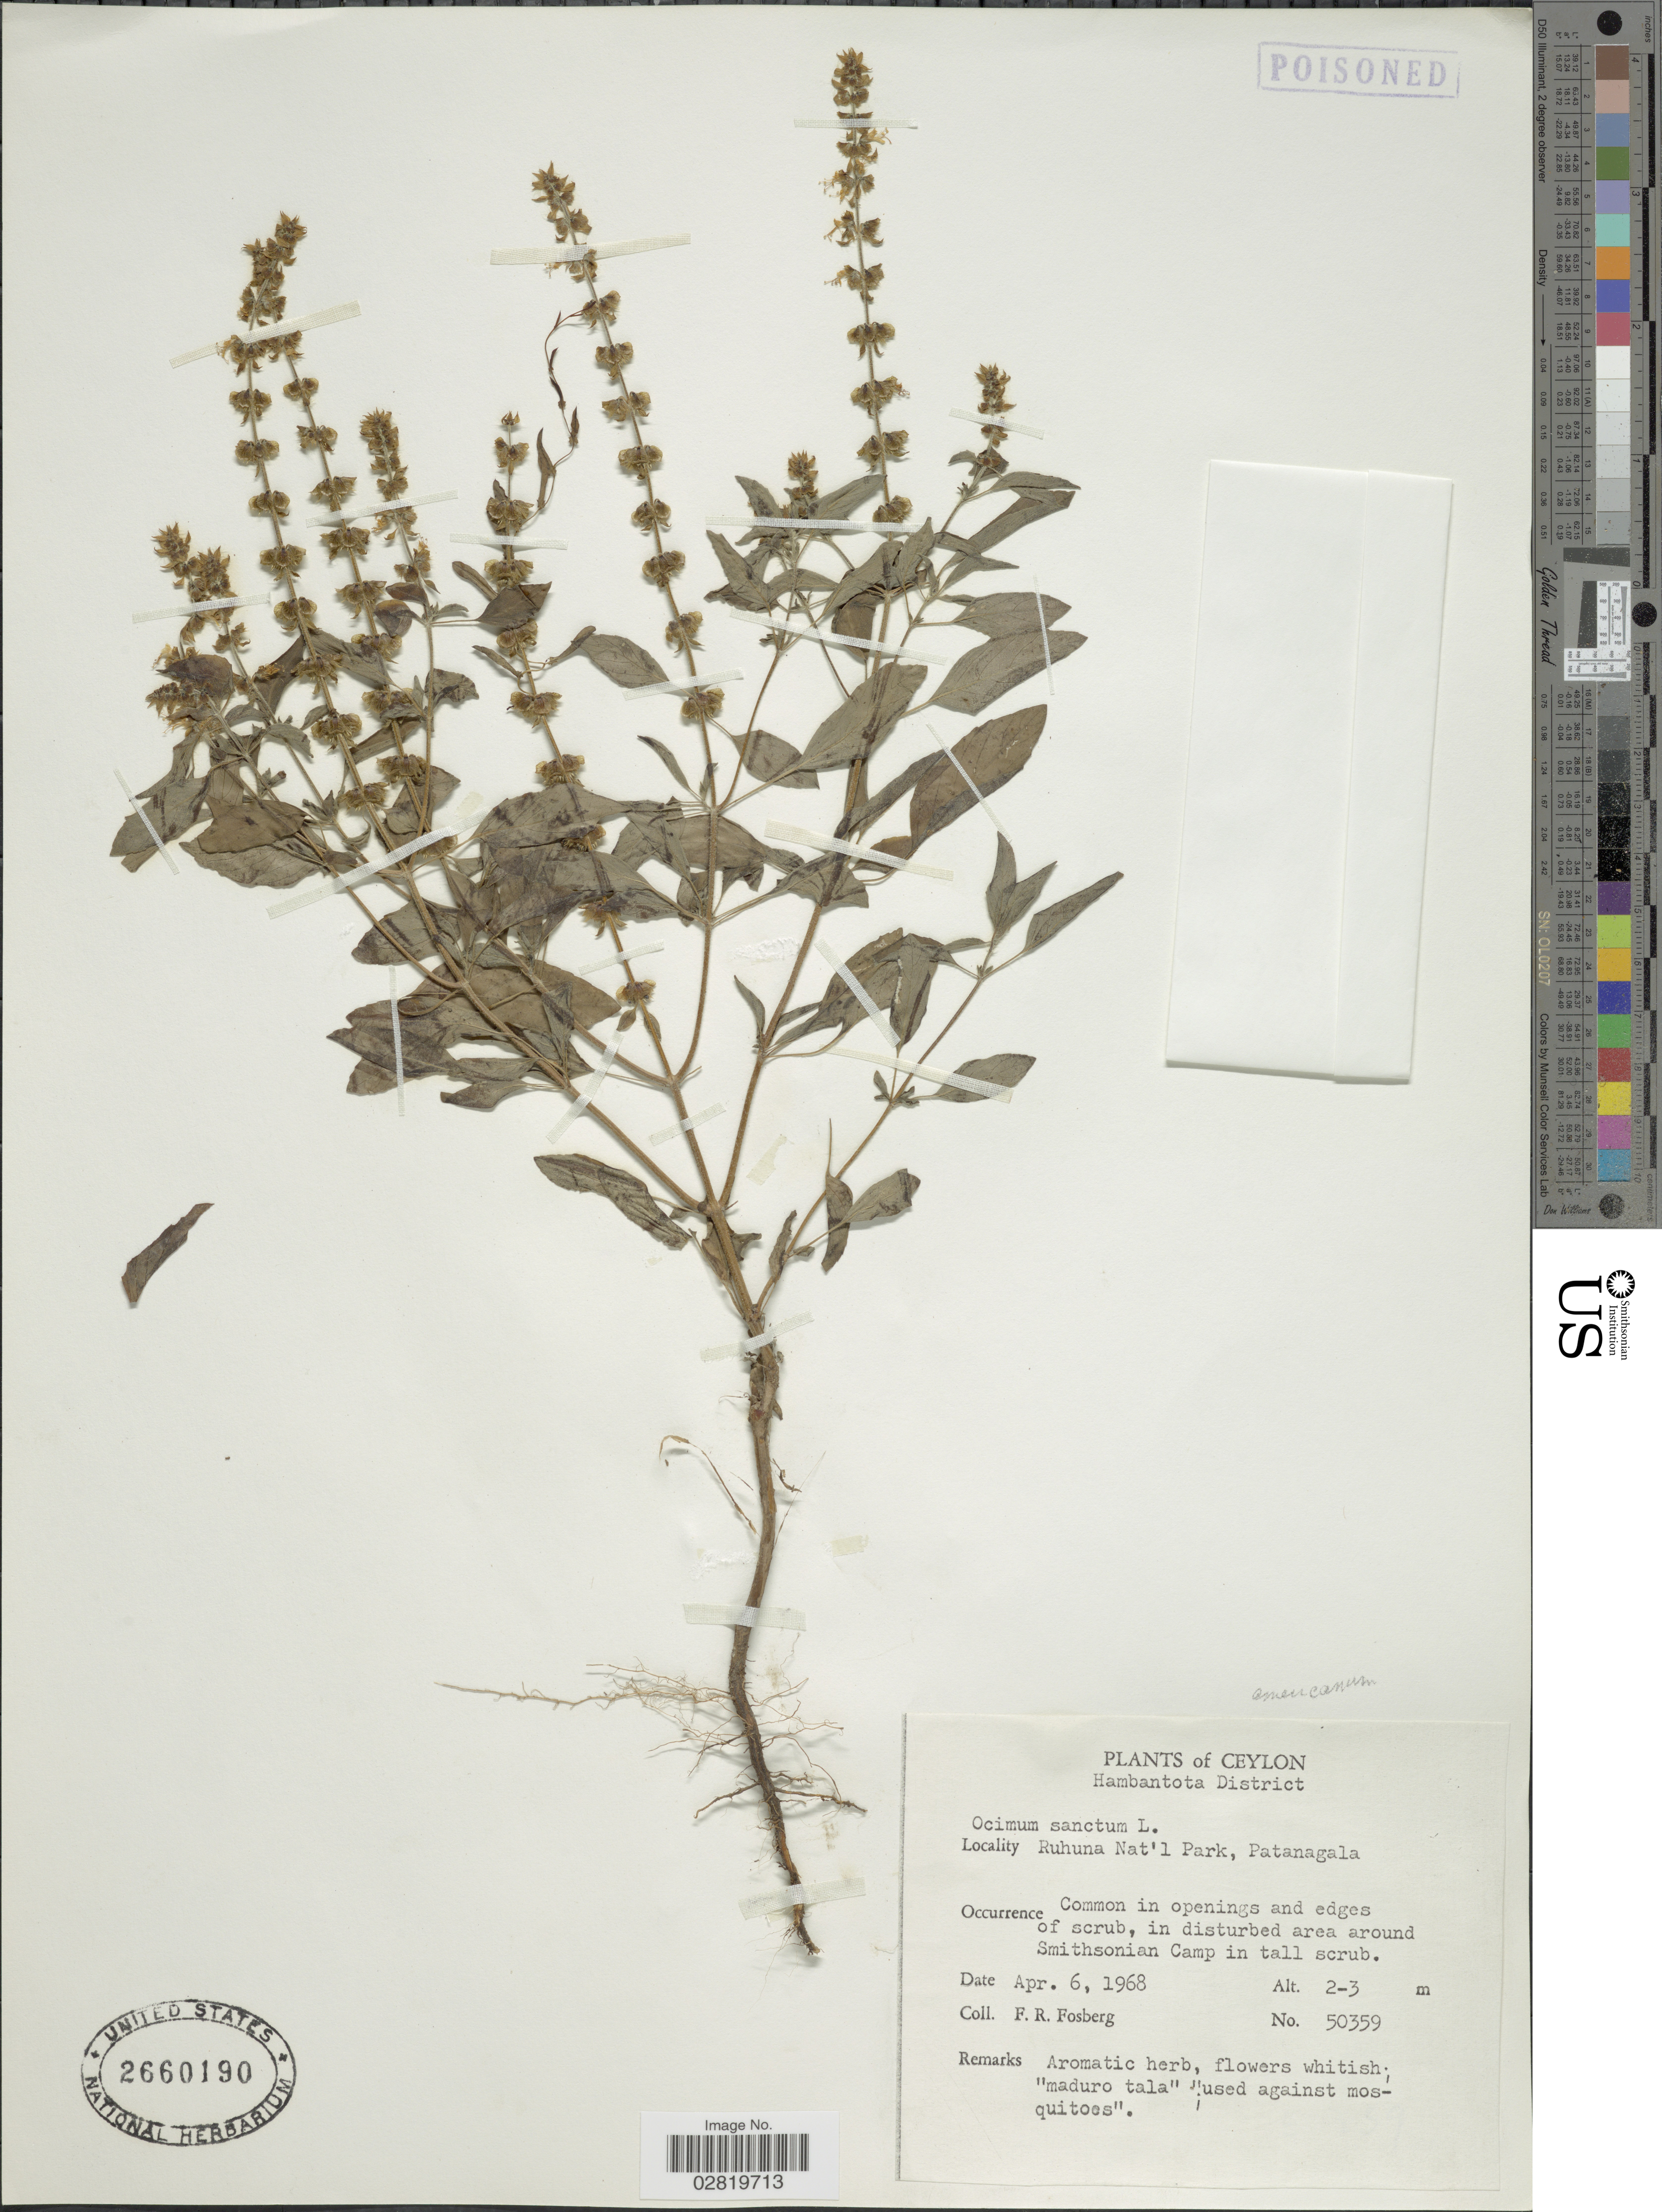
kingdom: Plantae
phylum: Tracheophyta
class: Magnoliopsida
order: Lamiales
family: Lamiaceae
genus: Ocimum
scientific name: Ocimum americanum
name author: L.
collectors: F. R. Fosberg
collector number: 50359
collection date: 1968-04-06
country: Sri Lanka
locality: Ceylon, Hambantota District, Ruhuna Nat'l Park, Patanagala.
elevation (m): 2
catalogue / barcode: US 2660190